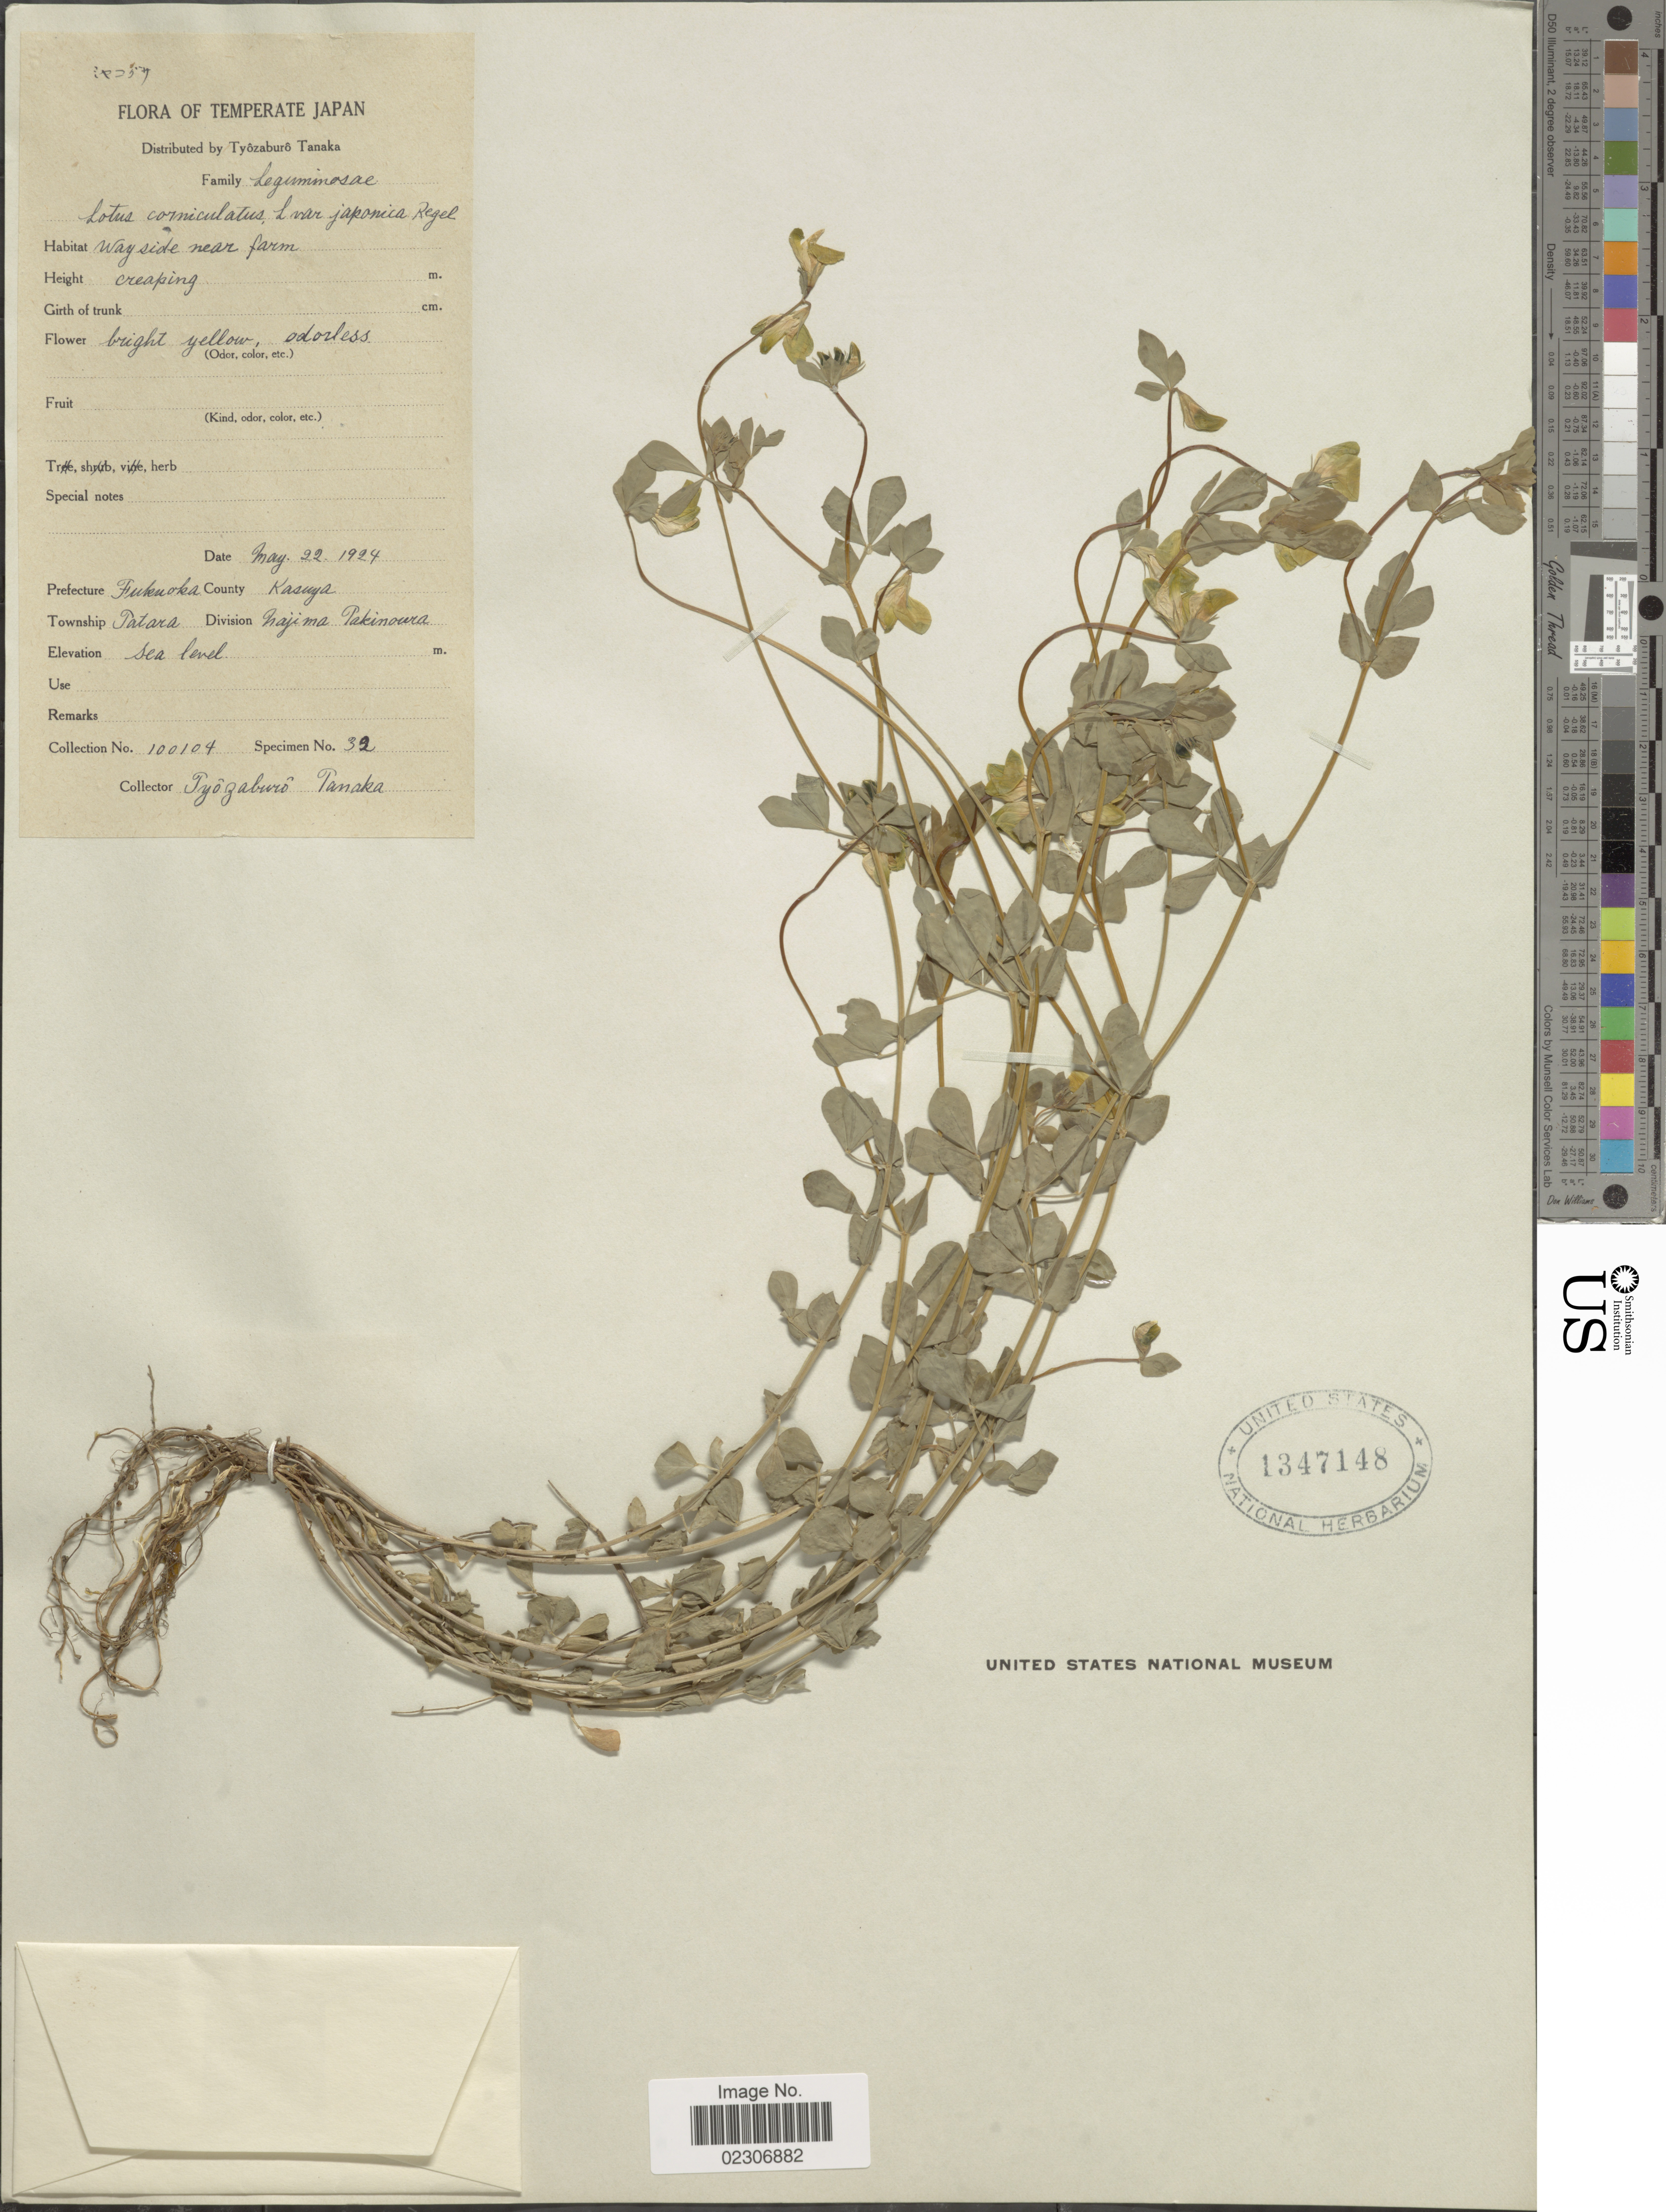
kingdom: Plantae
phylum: Tracheophyta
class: Magnoliopsida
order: Fabales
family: Fabaceae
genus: Lotus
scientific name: Lotus corniculatus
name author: L.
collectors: T. Tanaka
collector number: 100104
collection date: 1924-05-22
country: Japan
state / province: Hukuoka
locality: Temperate Japan. Prefecture Fukuoka County Kasuya, Township Tatara, Divison Najima Pakinoura.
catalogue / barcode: US 1347148